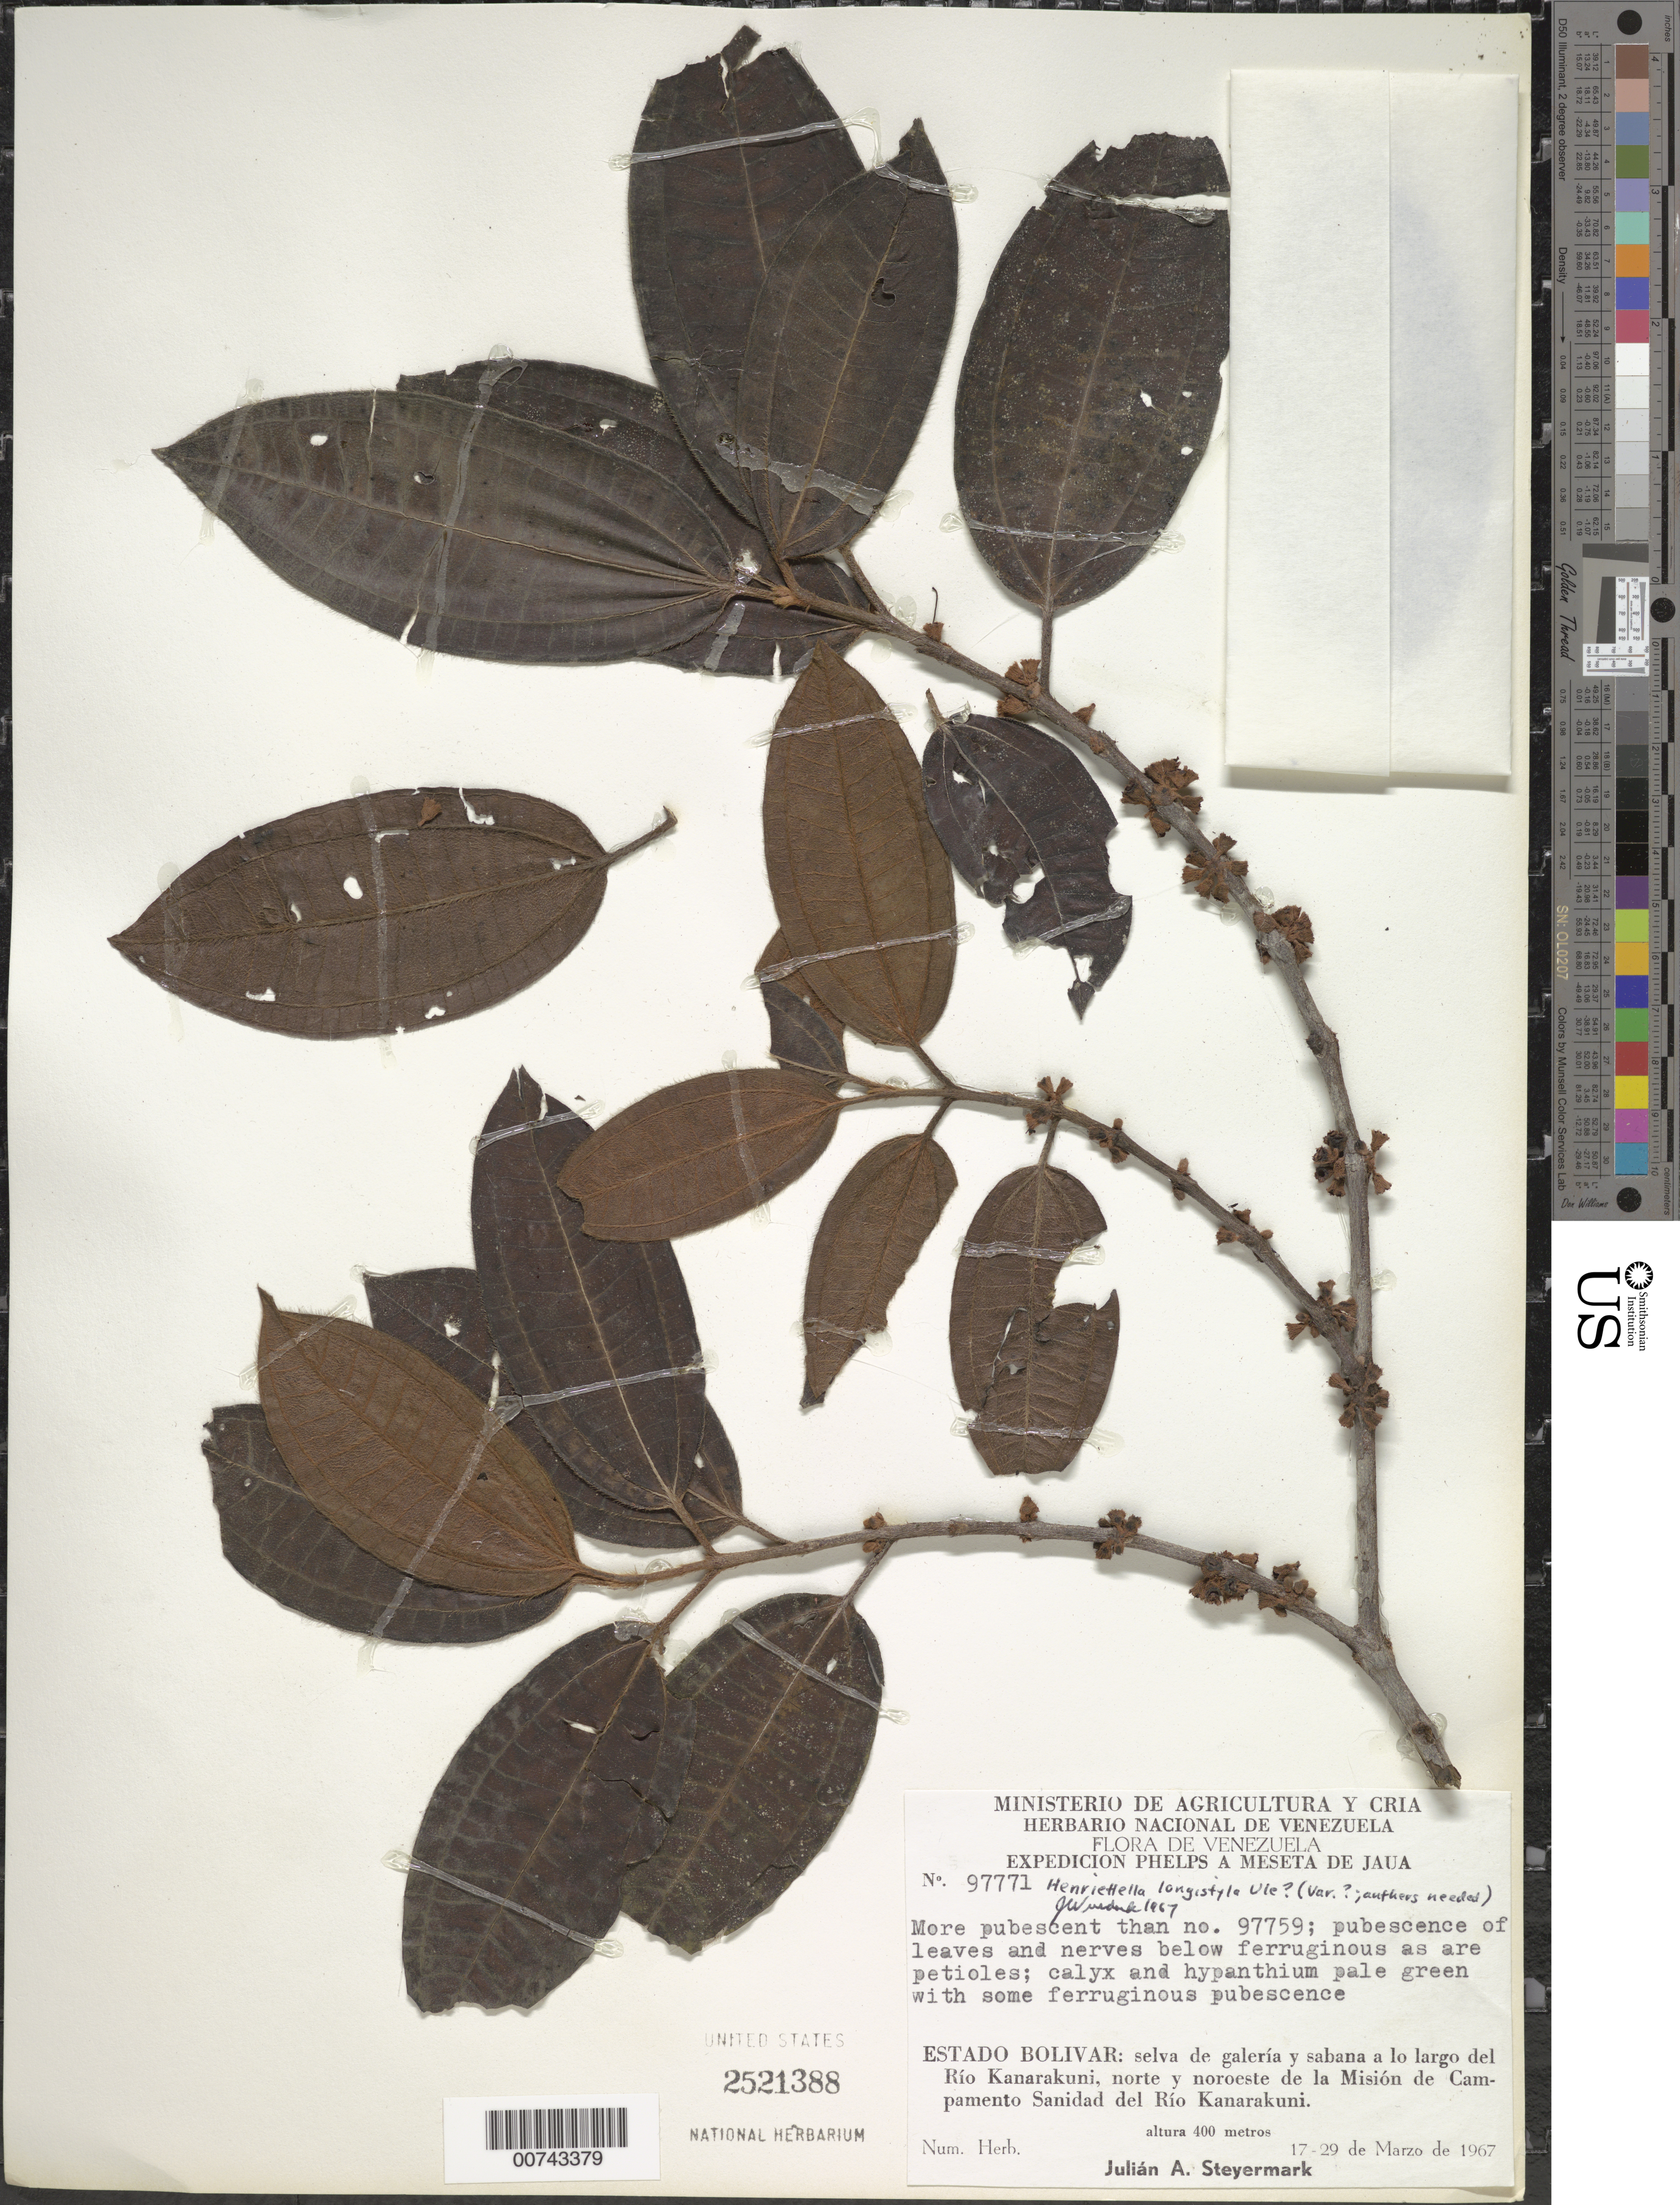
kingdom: Plantae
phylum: Tracheophyta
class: Magnoliopsida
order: Myrtales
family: Melastomataceae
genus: Henriettea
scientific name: Henriettea ovata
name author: (Cogn.) Penneys et al.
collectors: J. Steyermark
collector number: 97771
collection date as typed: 17-Mar-67 to 29-Mar-67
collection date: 1967-03-17/1967-03-29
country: Venezuela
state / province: Bolívar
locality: Río Kanarakuni, N and NW of Mision de Campamento Sanidad del Río Kanarakuni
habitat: Savanna along river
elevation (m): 400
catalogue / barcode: US 2521388